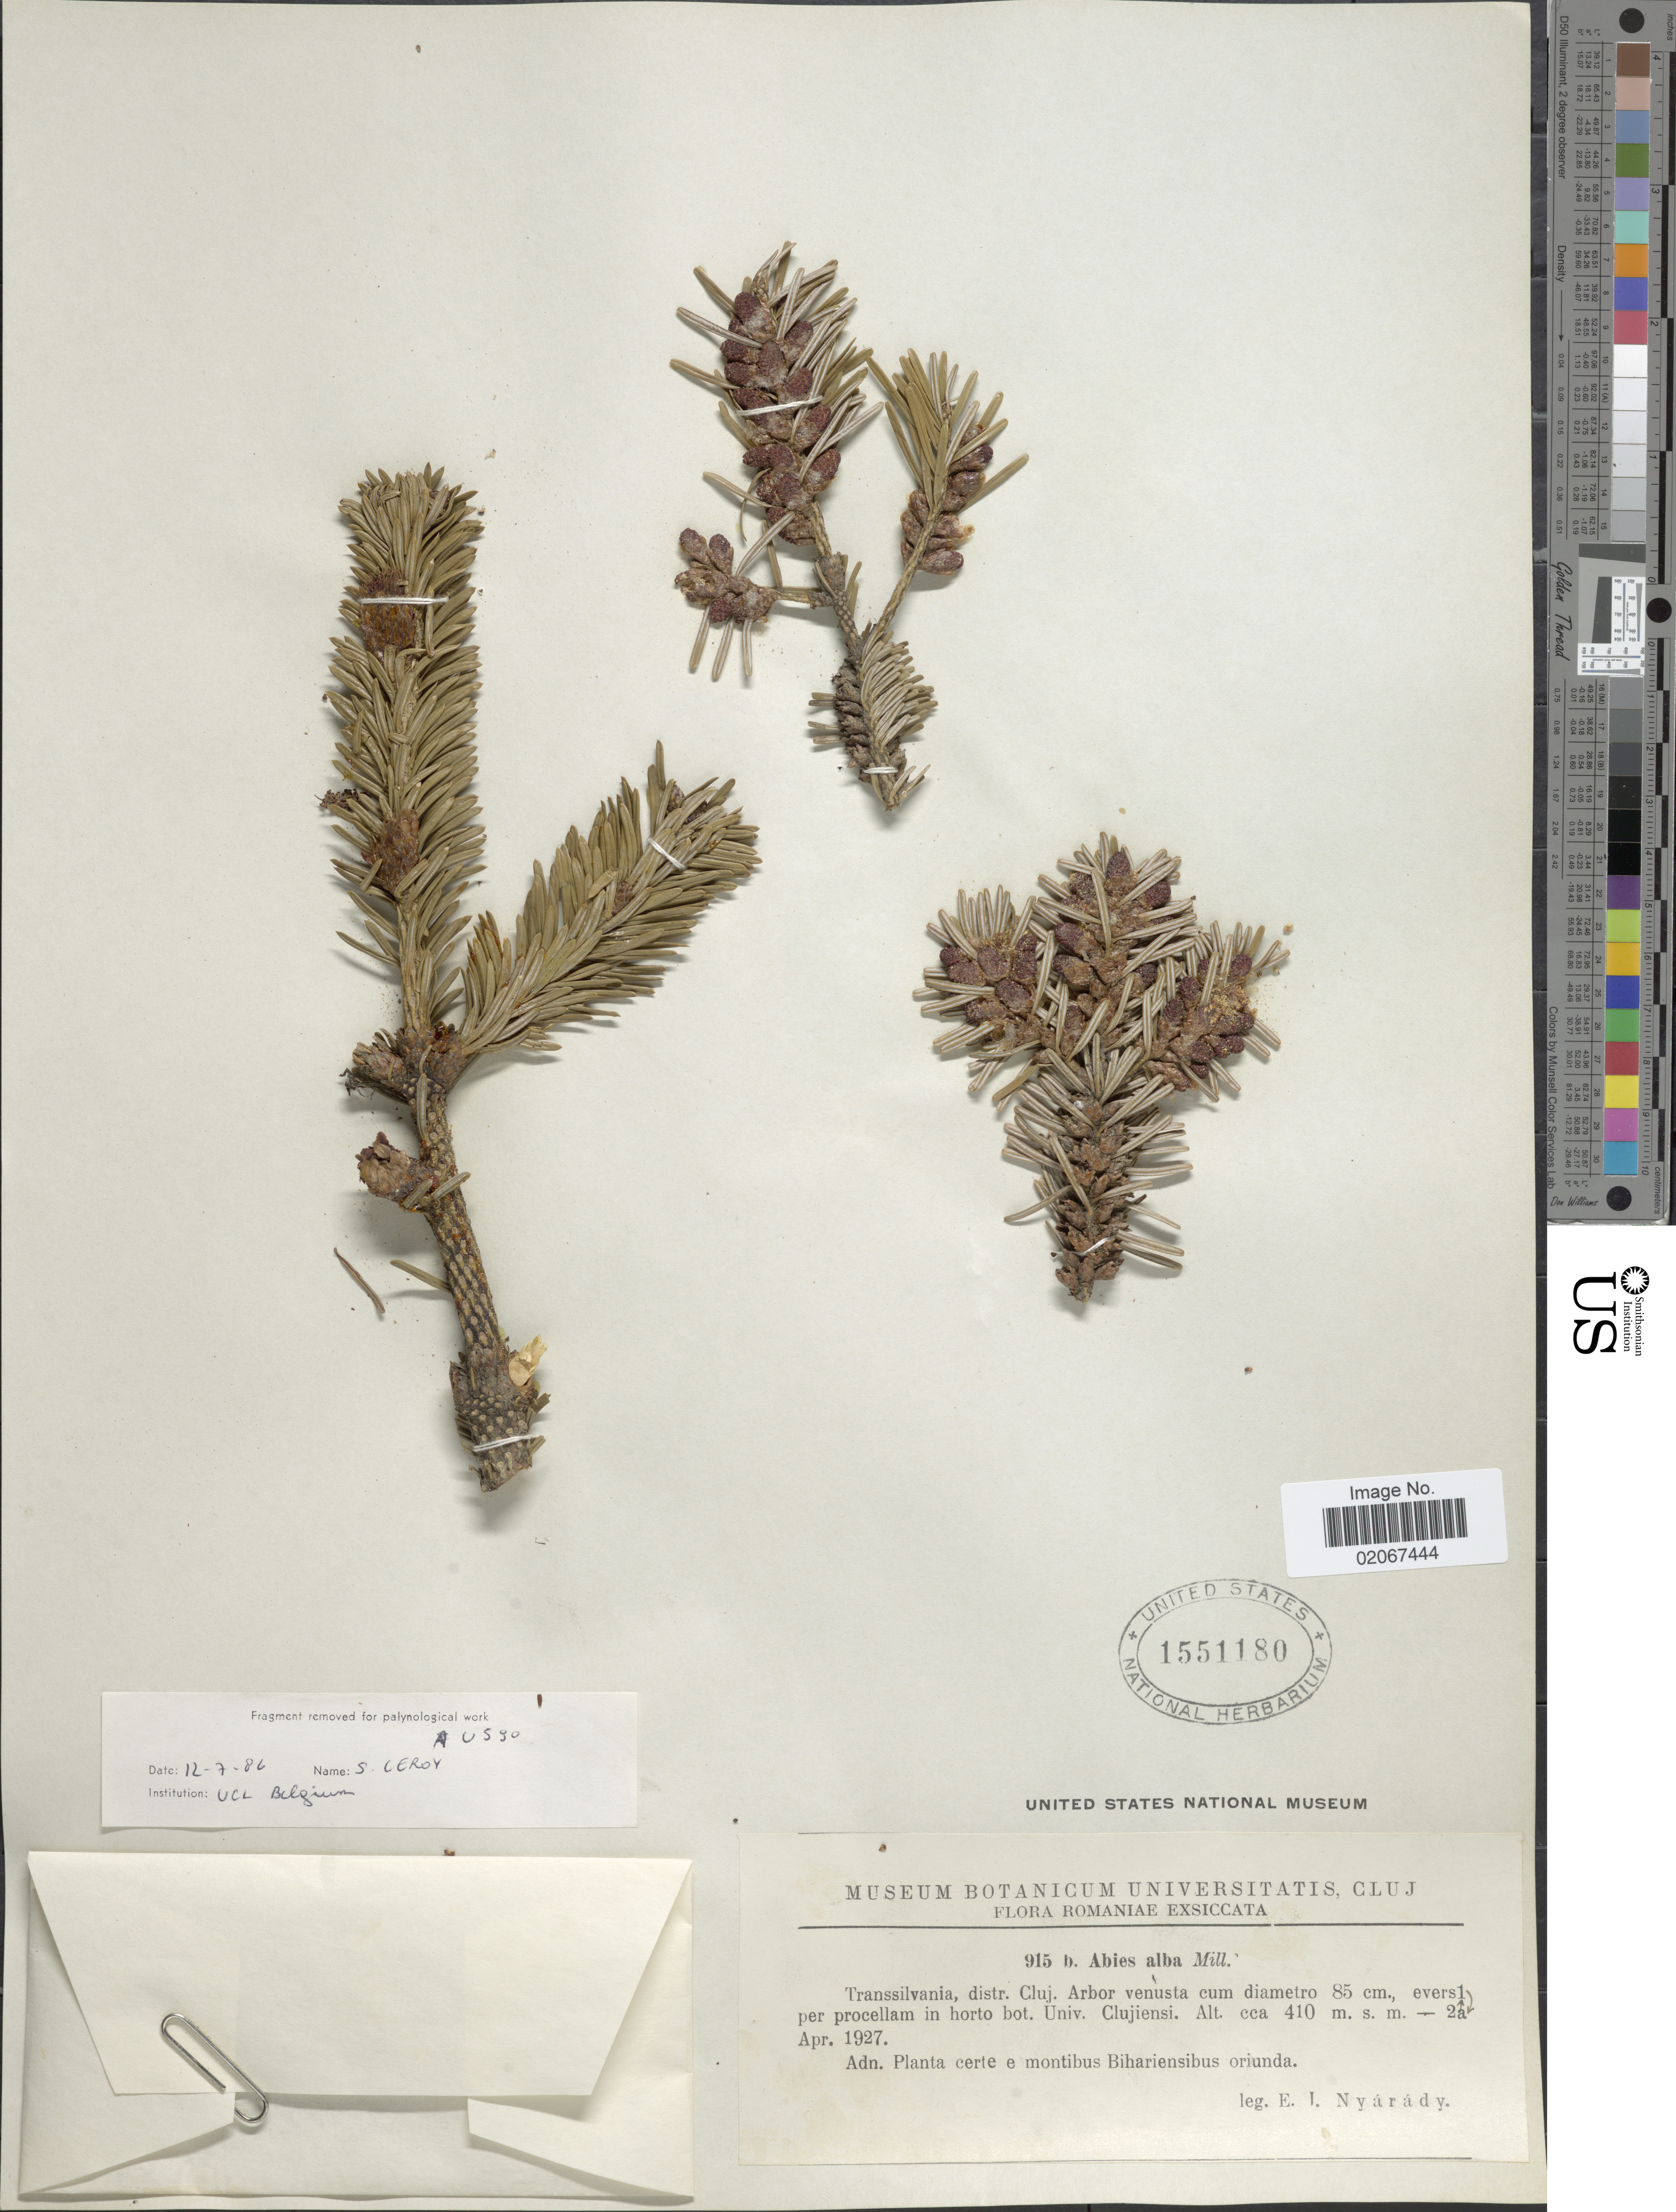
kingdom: Plantae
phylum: Tracheophyta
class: Pinopsida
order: Pinales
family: Pinaceae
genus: Abies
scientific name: Abies alba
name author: Mill.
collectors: E. Nyárády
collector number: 915b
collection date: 1927-04-21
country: Romania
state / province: Cluj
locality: Transsilvania, distr. Cluj.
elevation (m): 410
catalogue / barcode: US 1551180